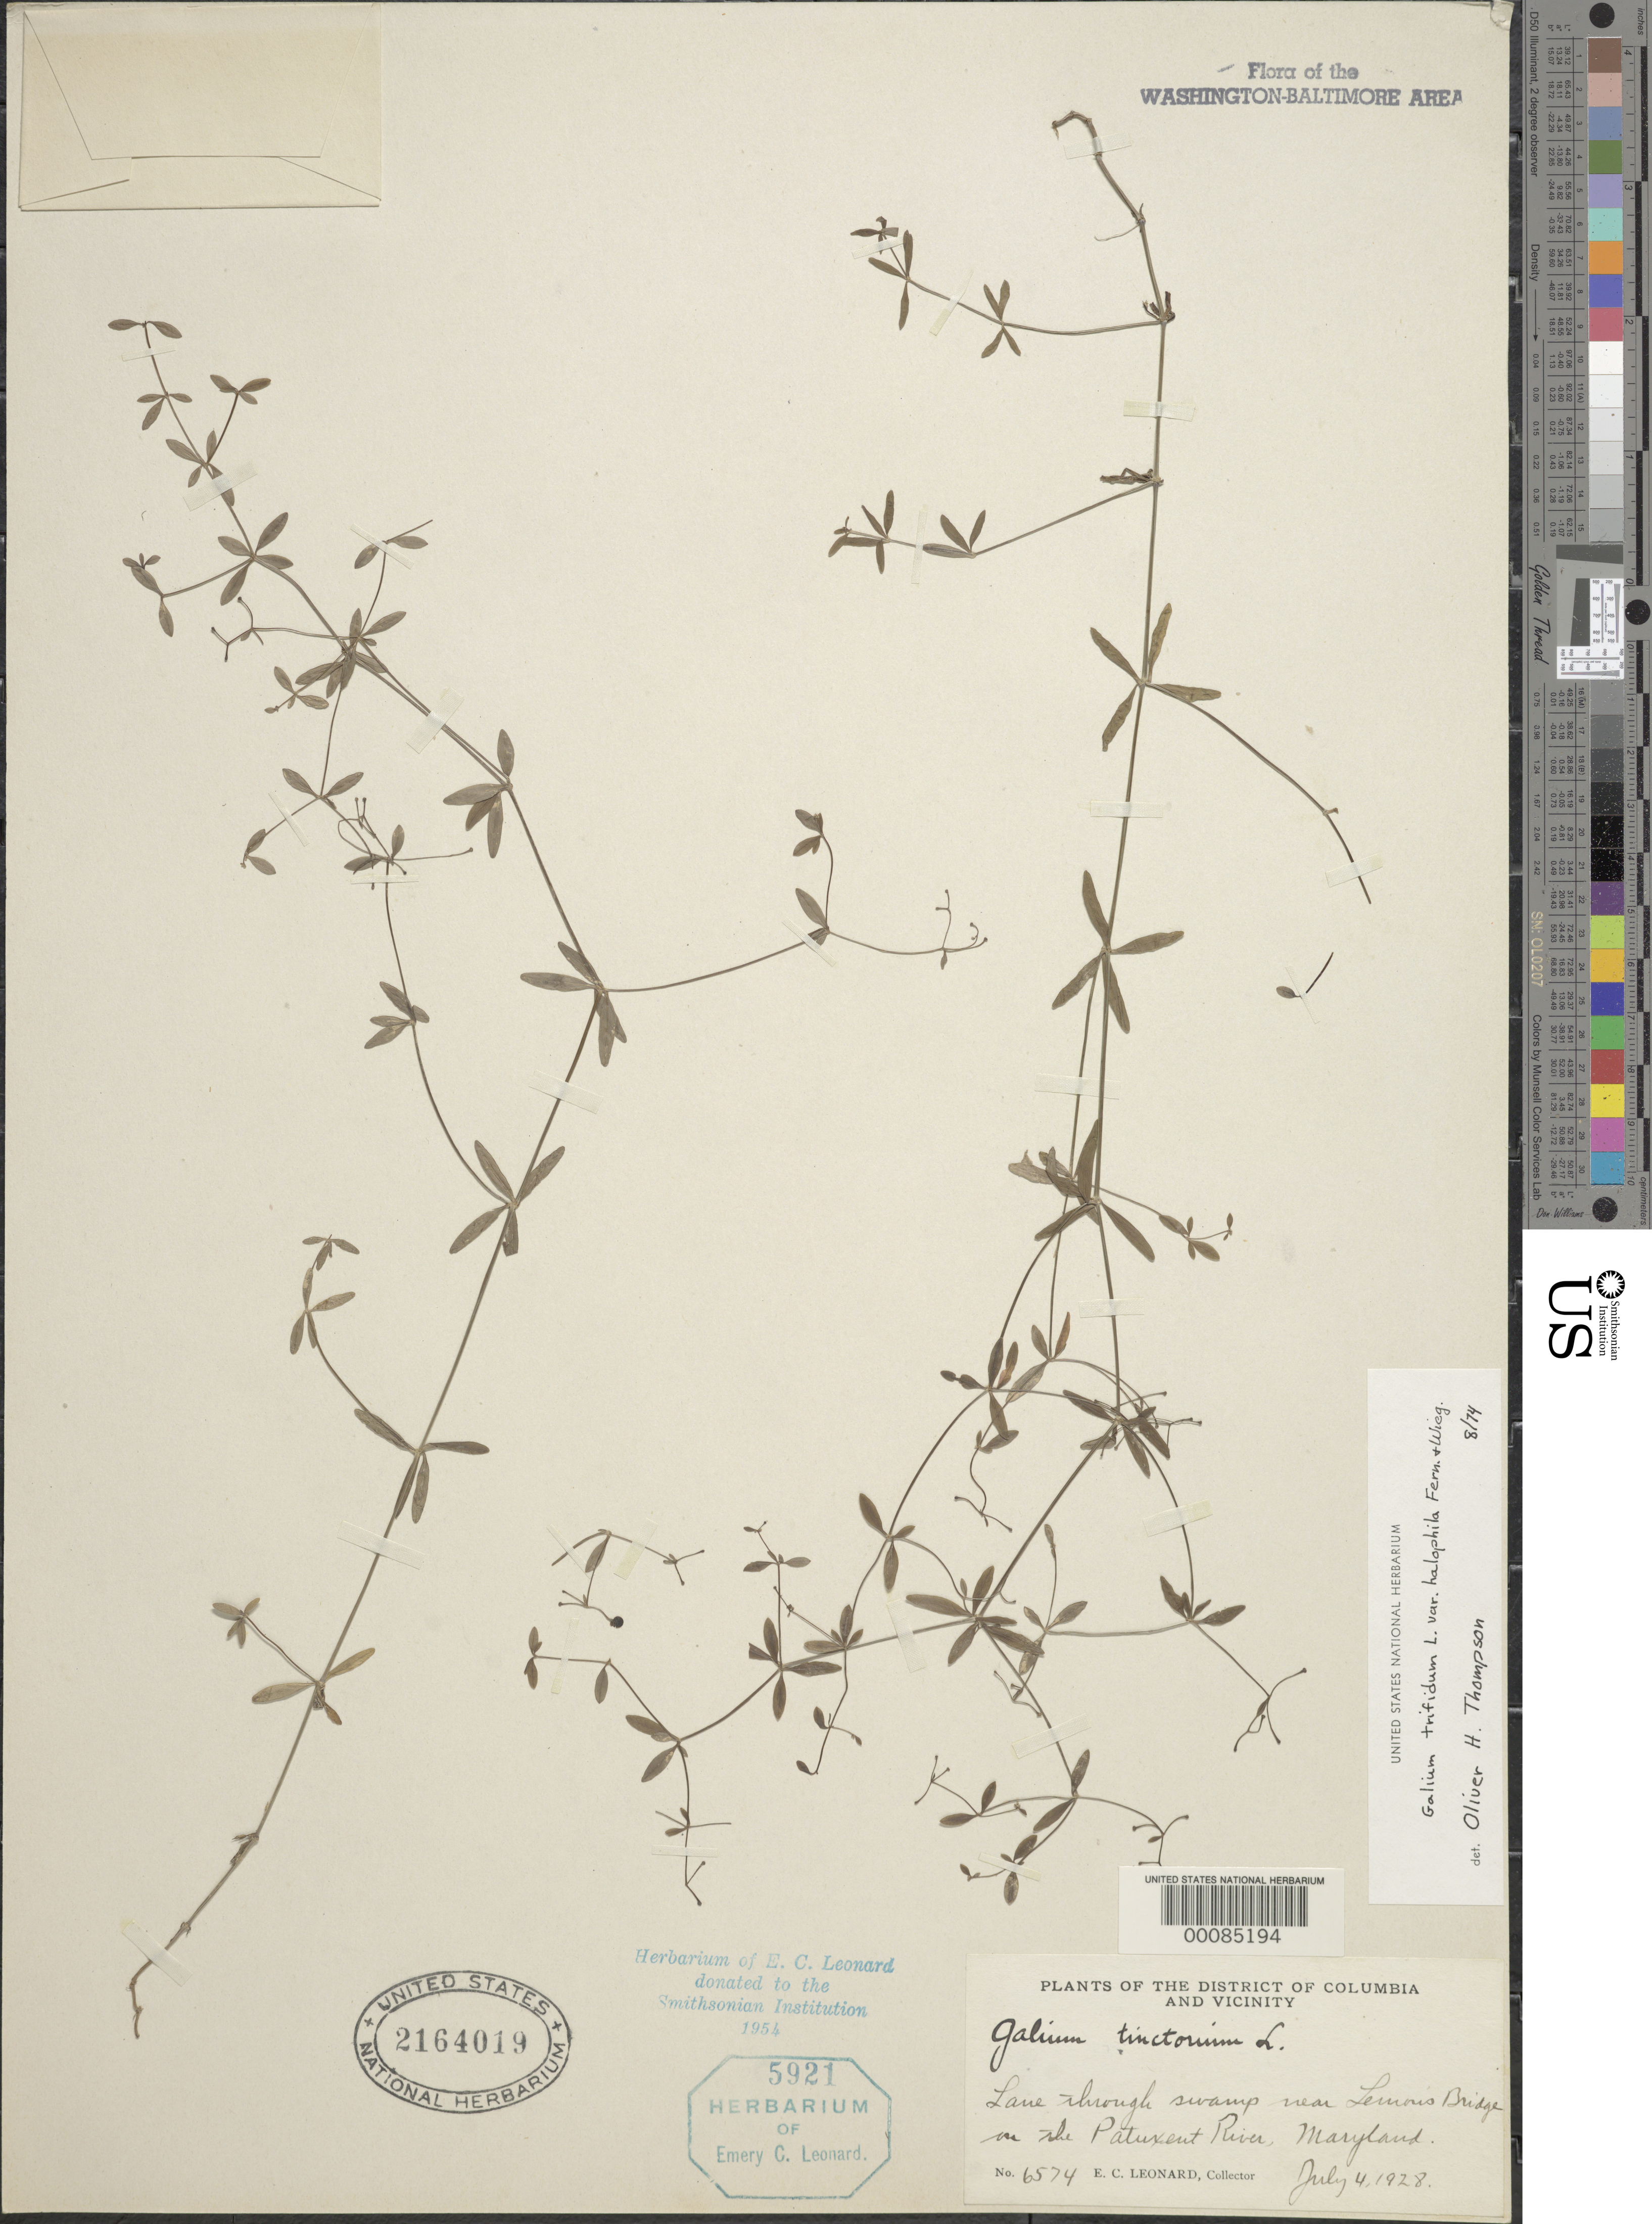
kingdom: Plantae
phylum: Tracheophyta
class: Magnoliopsida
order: Gentianales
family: Rubiaceae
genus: Galium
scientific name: Galium trifidum var. halophilum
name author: Fernald & Wiegand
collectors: E. C. Leonard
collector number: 6574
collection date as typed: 04 Jul 1928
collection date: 1928-07-04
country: United States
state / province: Maryland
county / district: Anne Arundel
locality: Near Lemon's Bridge, Patuxent River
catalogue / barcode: US 2164019